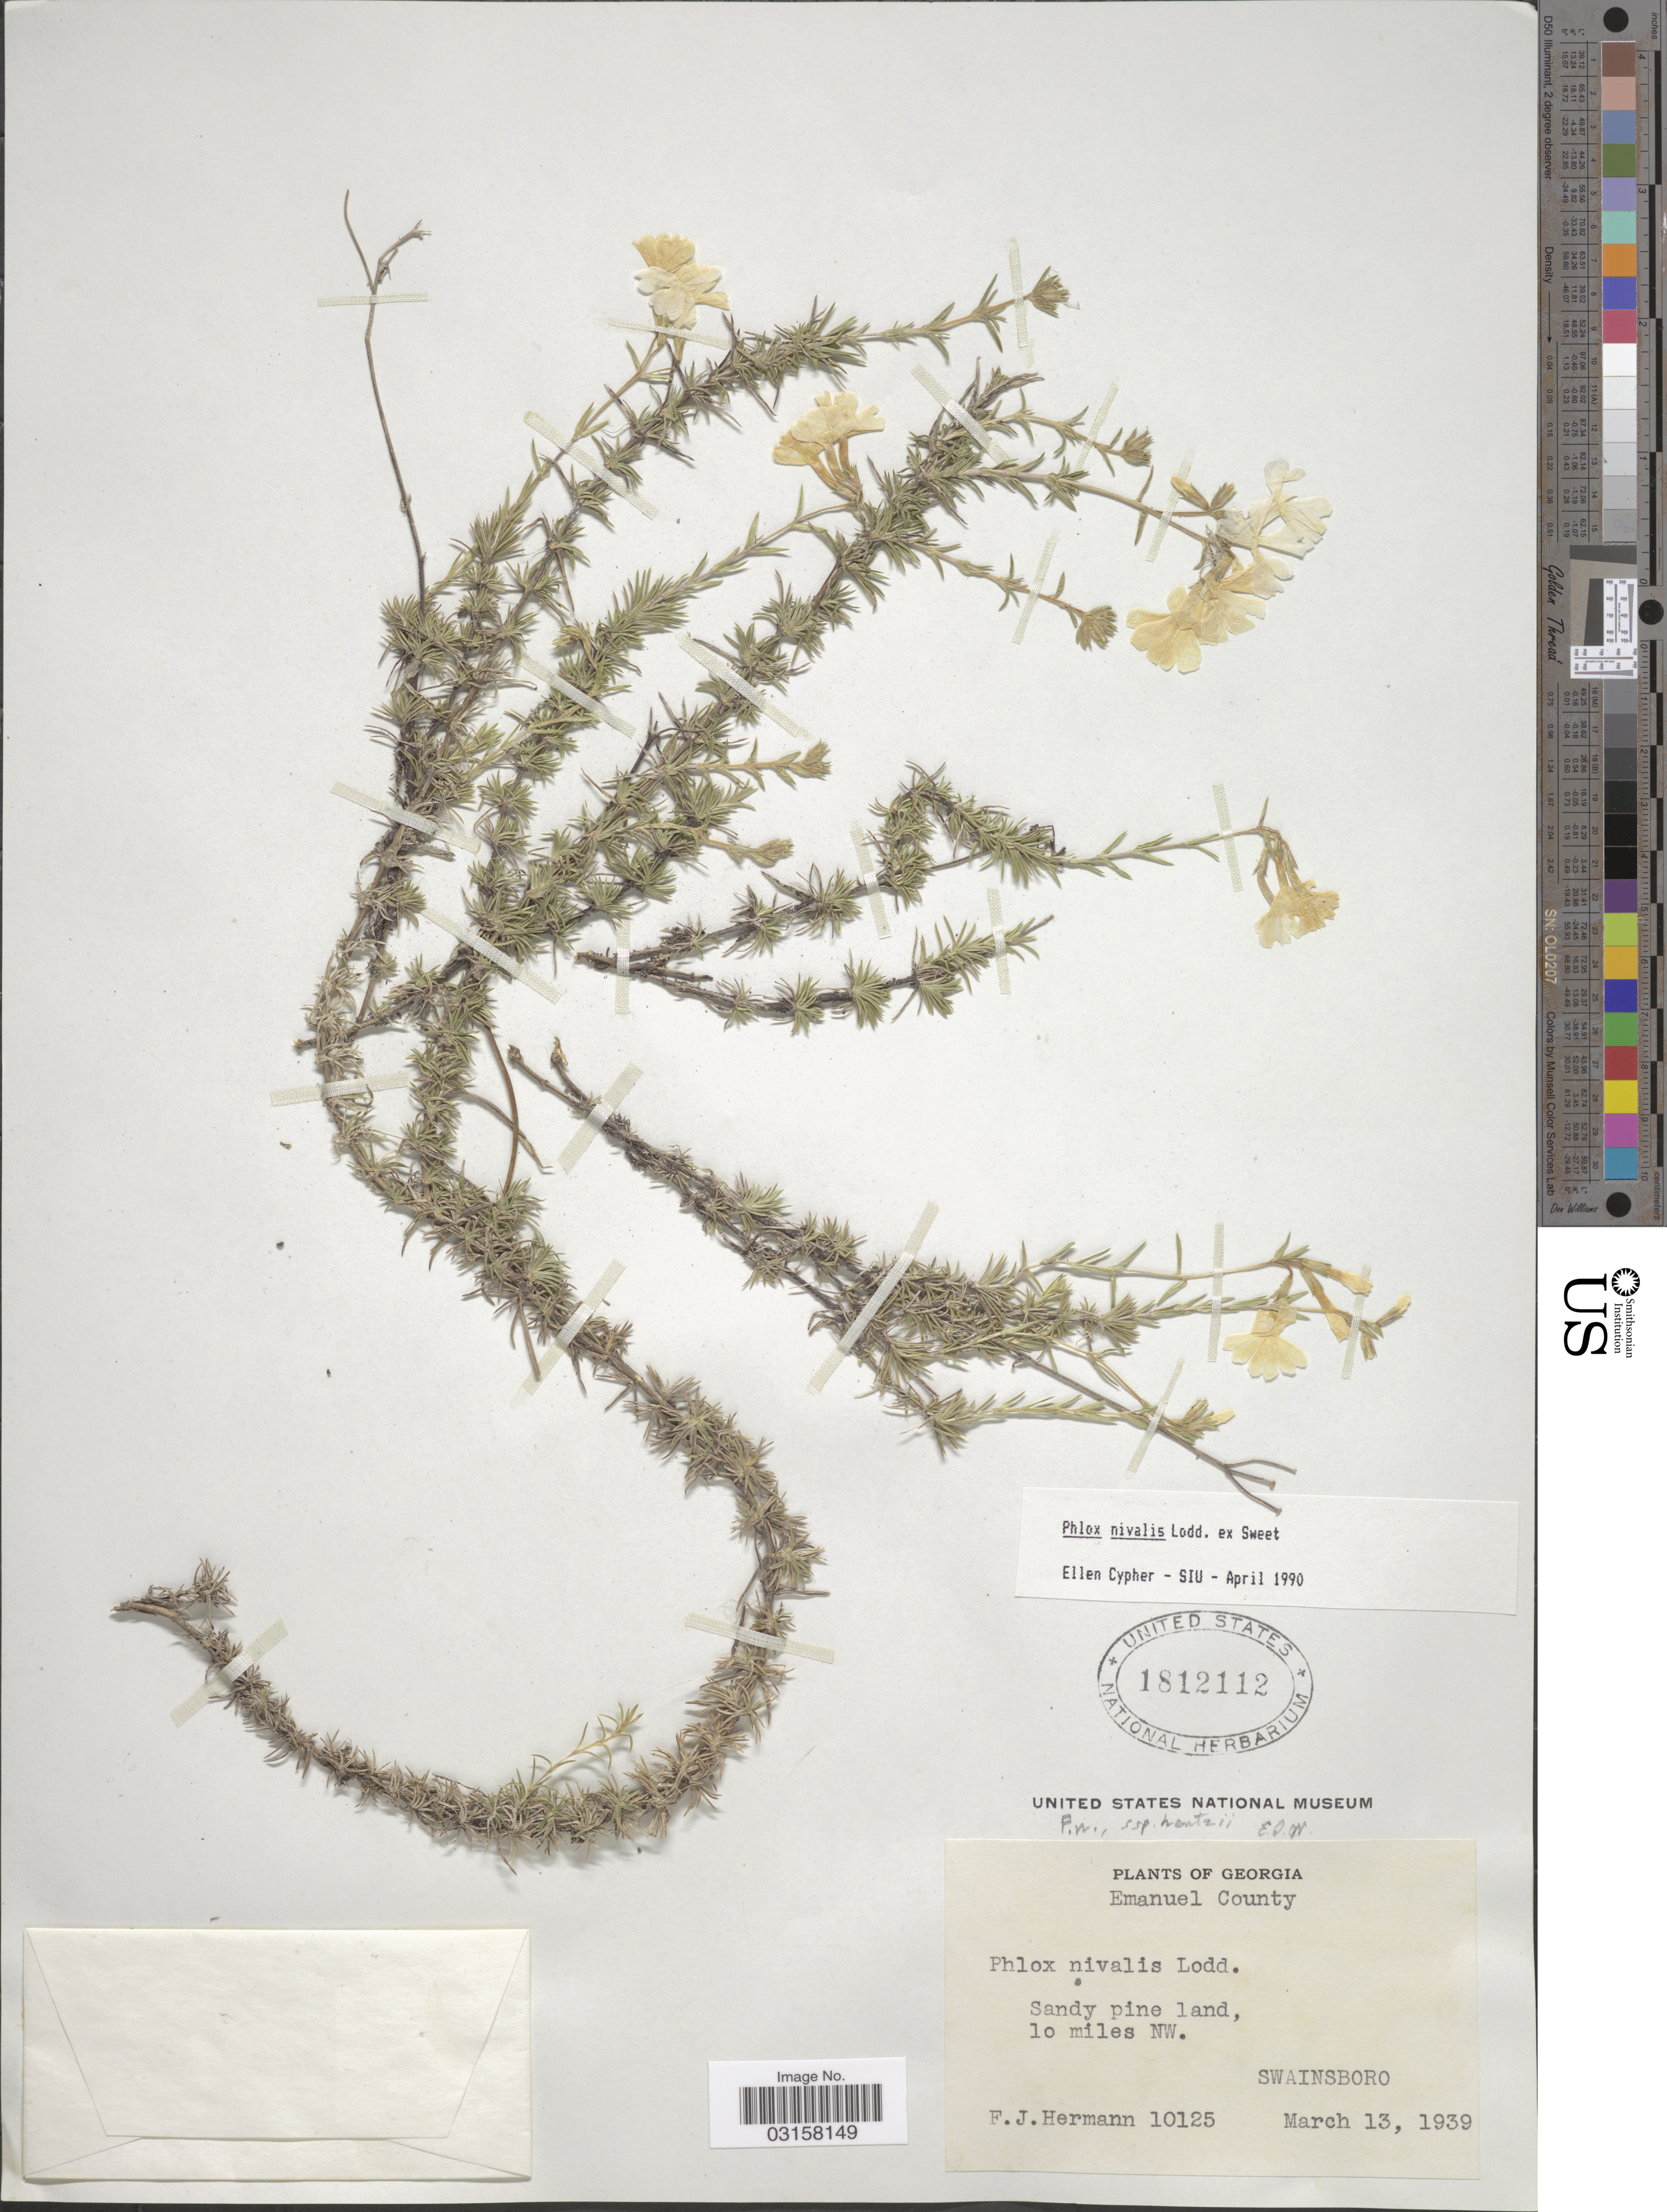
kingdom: Plantae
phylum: Tracheophyta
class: Magnoliopsida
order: Ericales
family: Polemoniaceae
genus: Phlox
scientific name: Phlox nivalis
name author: Lodd. ex Sweet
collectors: F. J. Hermann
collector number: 10125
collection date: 1939-03-13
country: United States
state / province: Georgia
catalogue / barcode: US 1812112